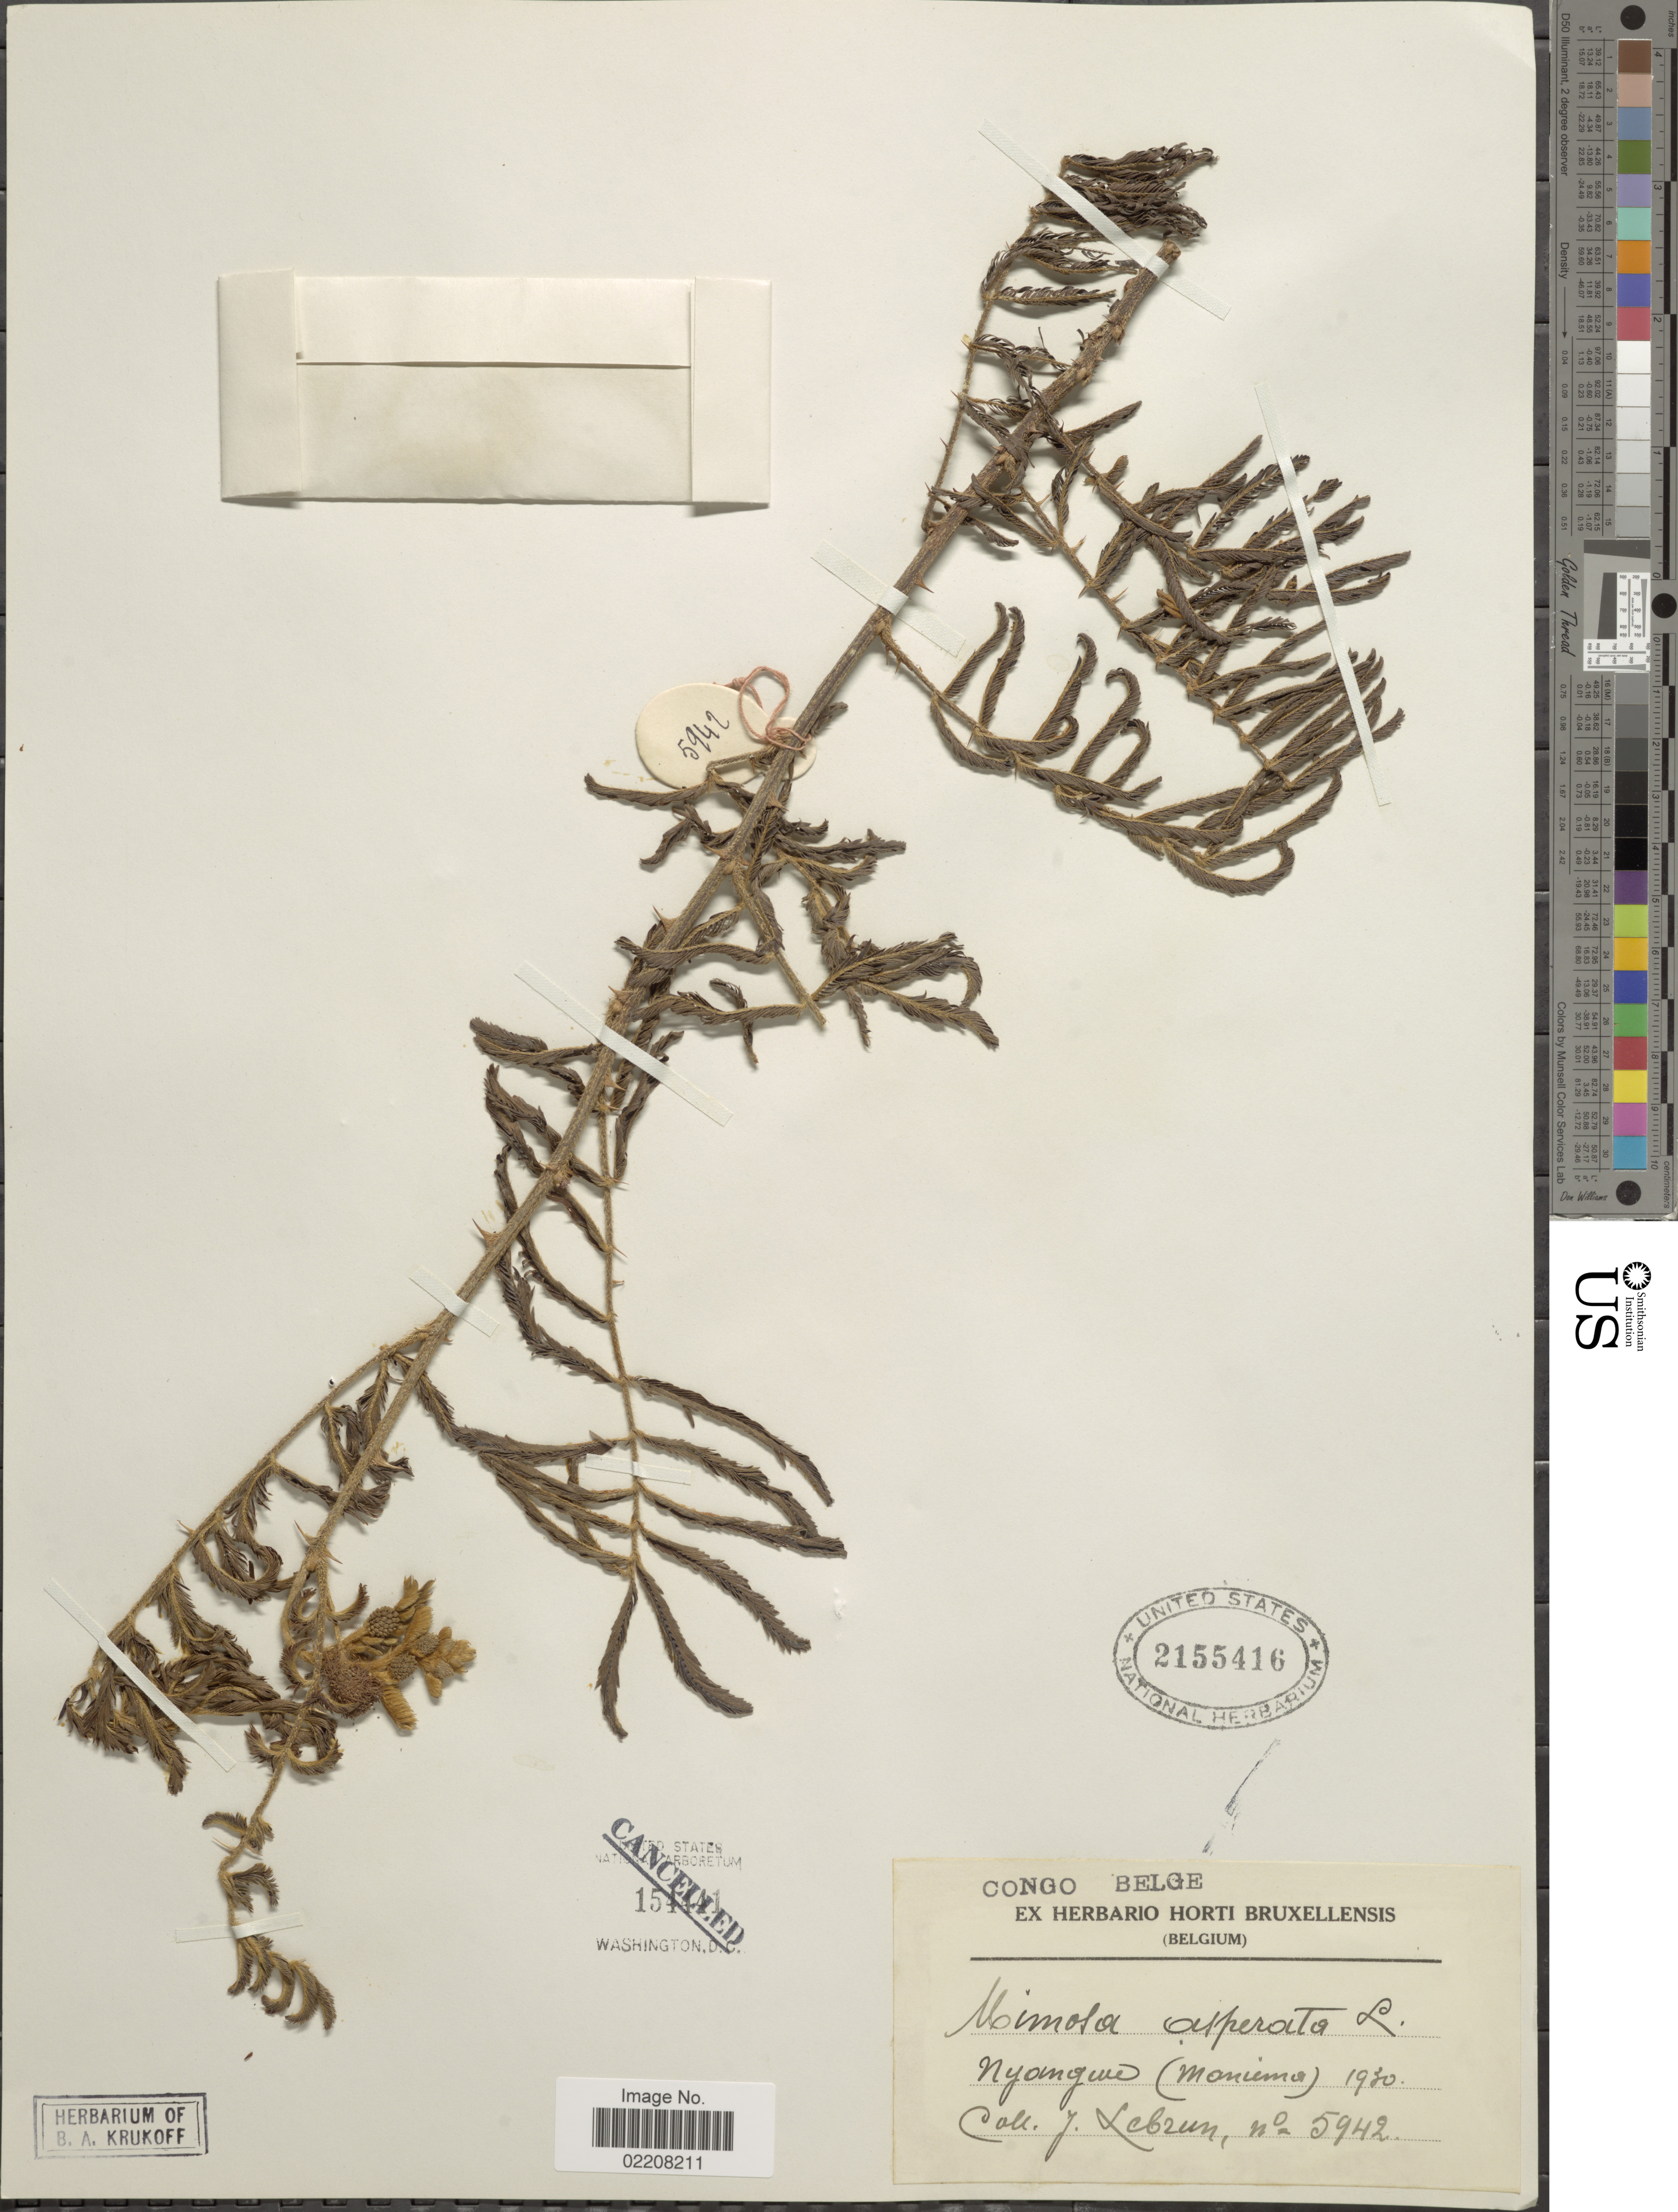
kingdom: Plantae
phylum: Tracheophyta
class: Magnoliopsida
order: Fabales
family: Fabaceae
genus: Mimosa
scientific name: Mimosa pigra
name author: L.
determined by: Strong, Mark T., (BOT), Smithsonian Institution - National Museum of Natural History (UNITED STATES)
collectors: J. A. Lebrun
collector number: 5942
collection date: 1930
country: Congo, Democratic Republic of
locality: Nyangwe (Maniema) Congo Belge.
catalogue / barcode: US 2155416